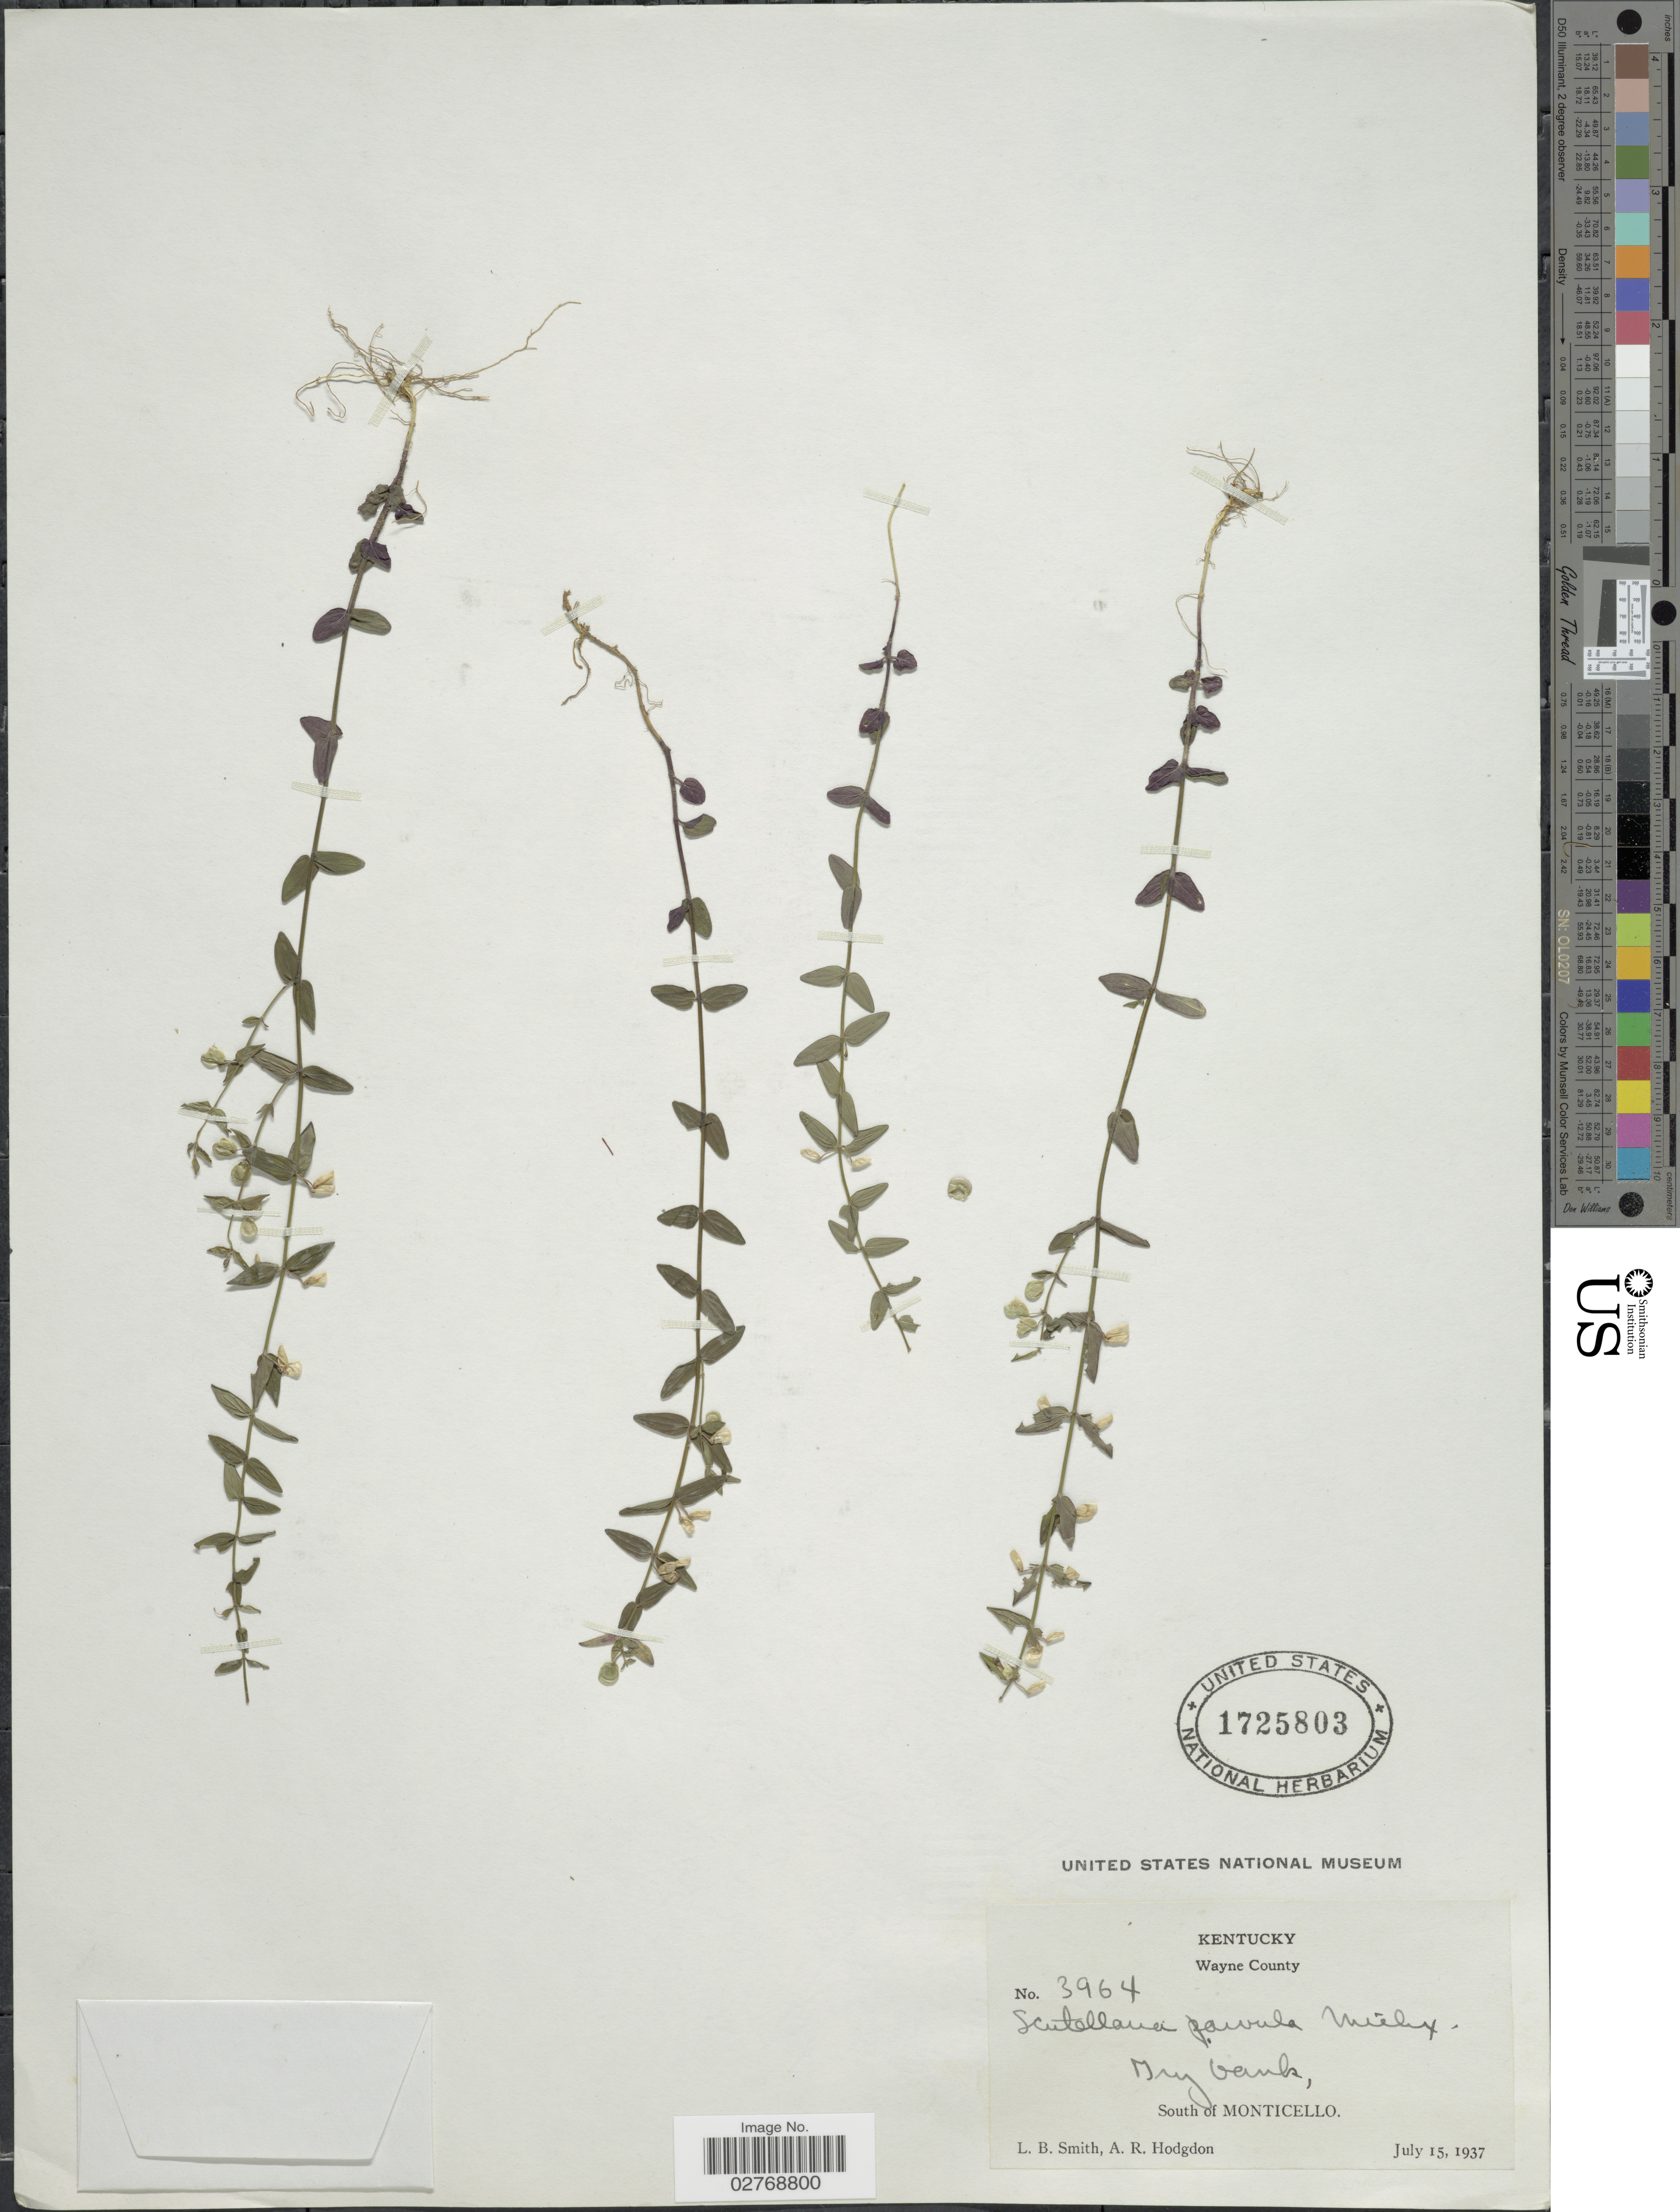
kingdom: Plantae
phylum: Tracheophyta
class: Magnoliopsida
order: Lamiales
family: Lamiaceae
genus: Scutellaria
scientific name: Scutellaria parvula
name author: Michx.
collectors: L. Smith & A. R. Hodgdon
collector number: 3964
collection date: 1937-07-15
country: United States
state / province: Kentucky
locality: Wayne County. South of Monticello.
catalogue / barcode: US 1725803